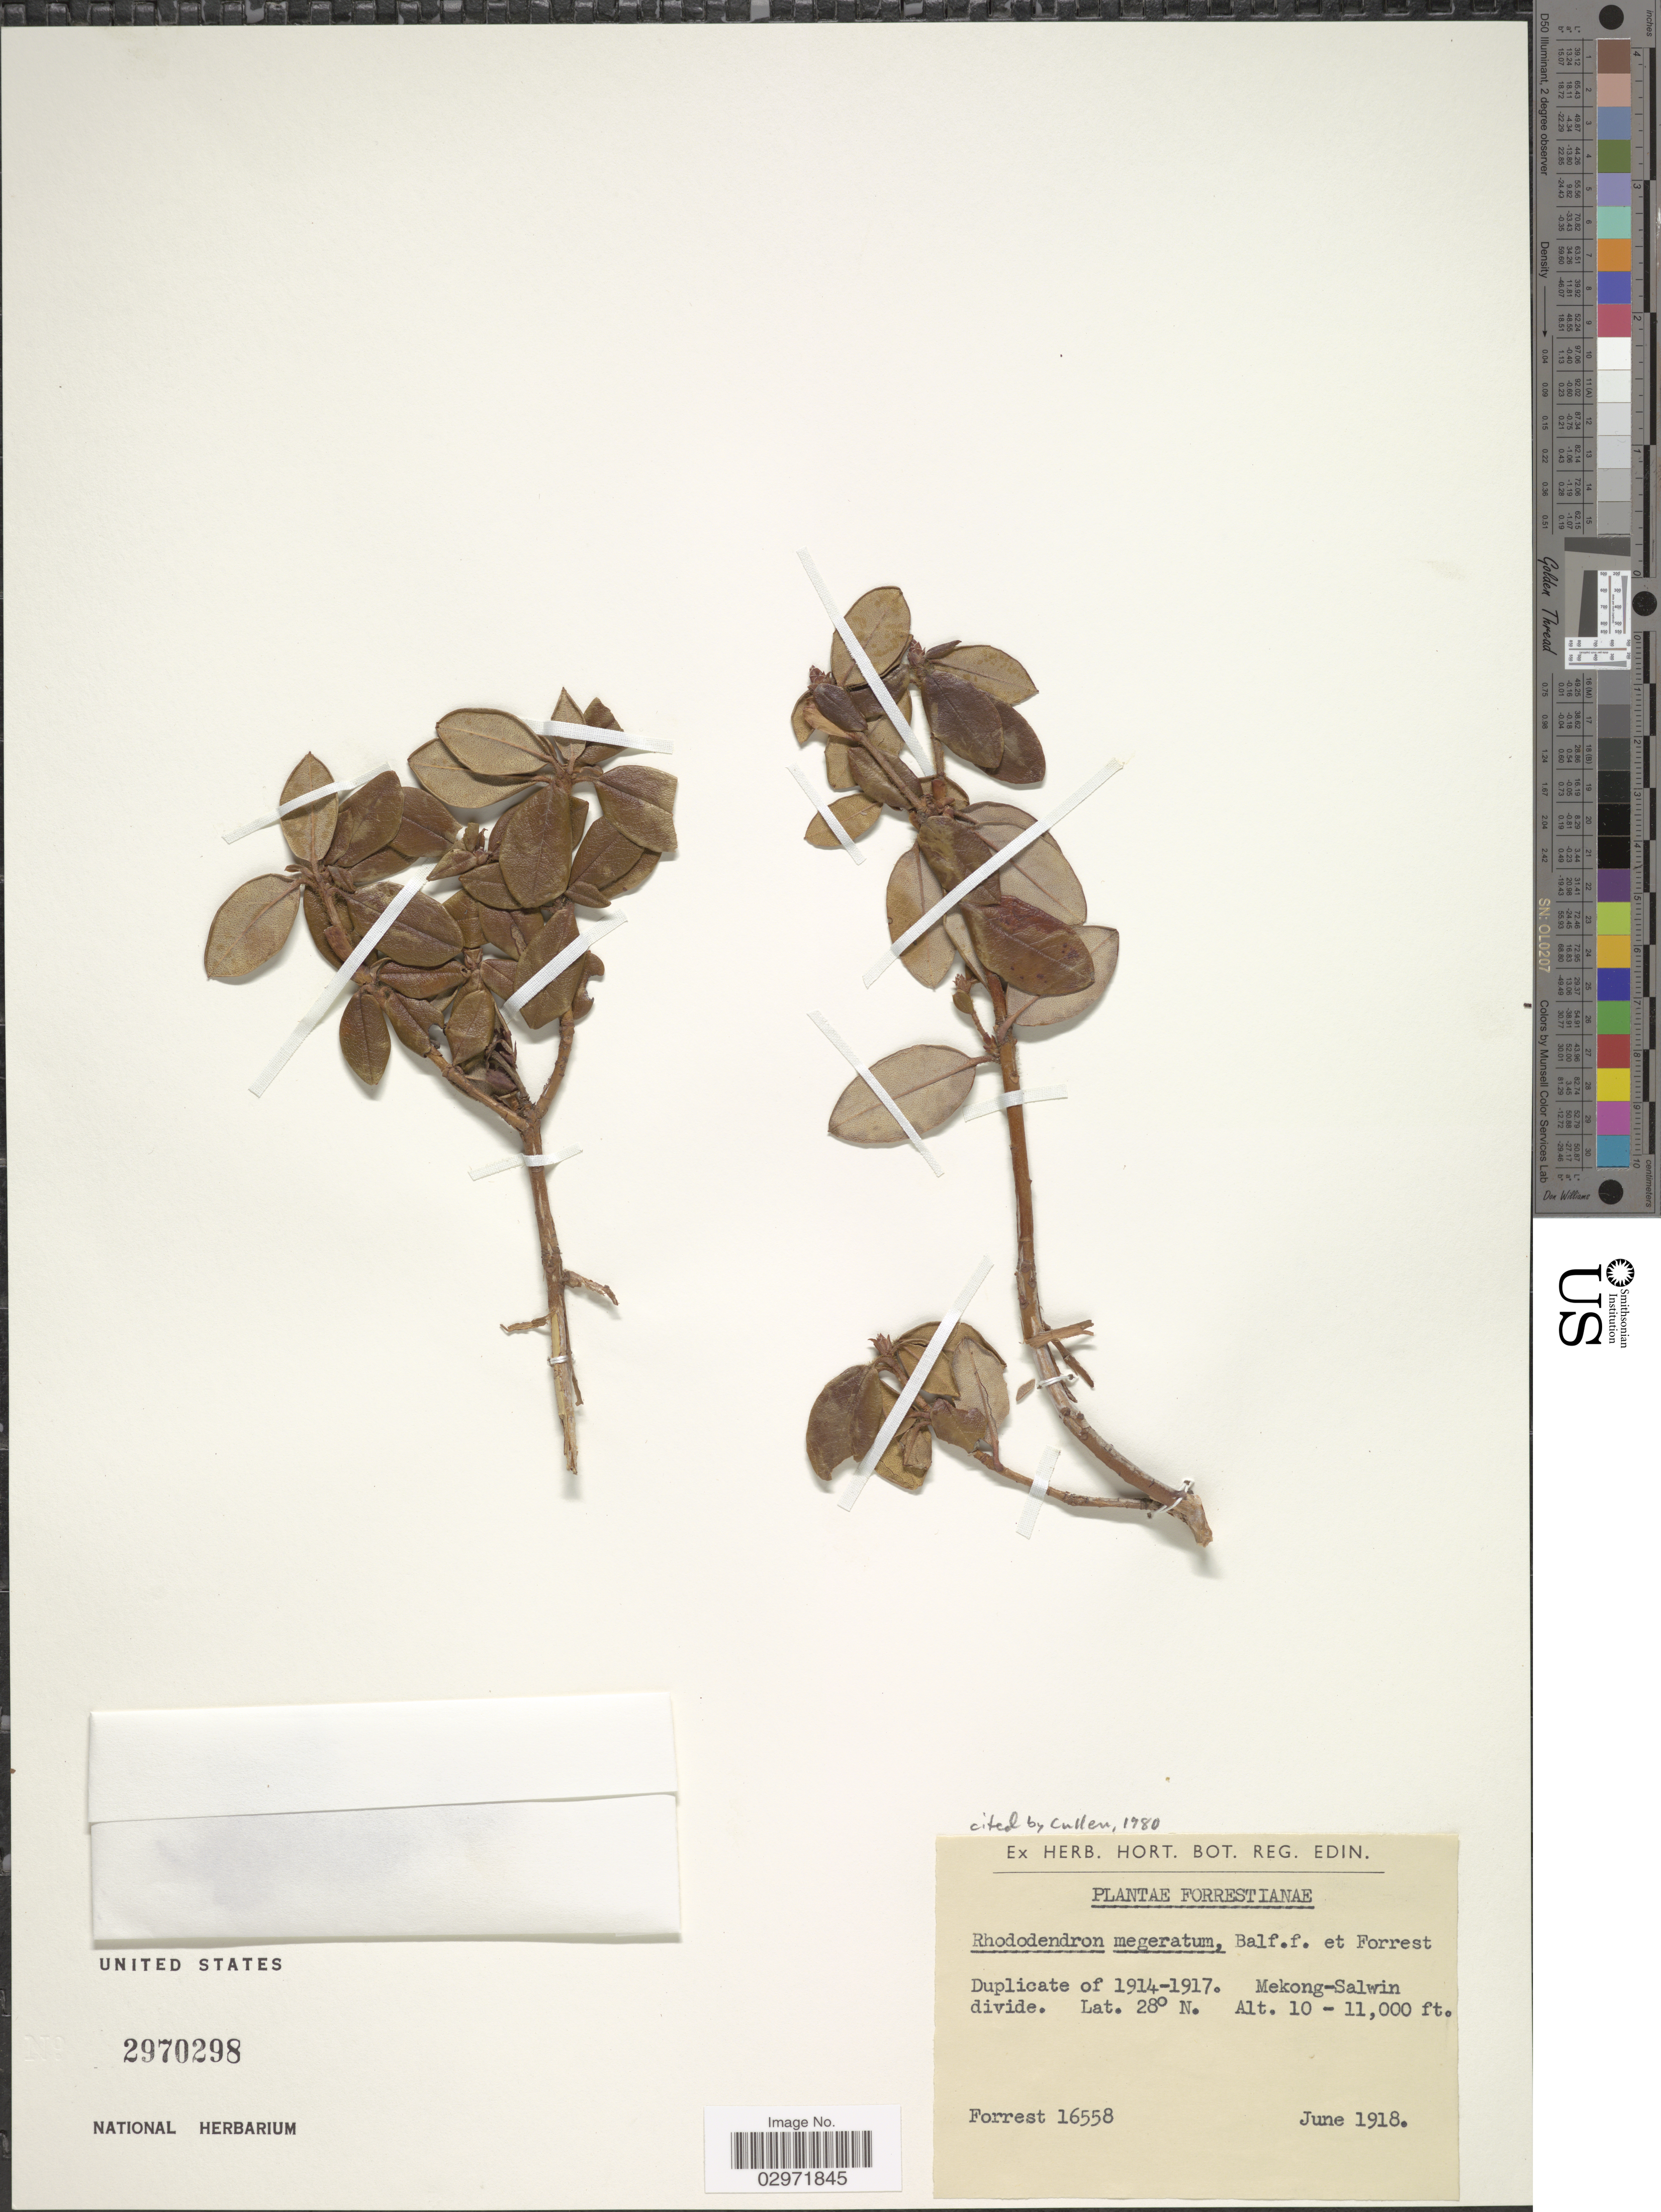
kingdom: Plantae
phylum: Tracheophyta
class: Magnoliopsida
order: Ericales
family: Ericaceae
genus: Rhododendron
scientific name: Rhododendron megeratum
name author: Balf. f. & Forrest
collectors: -. Forrest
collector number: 16558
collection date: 1918-06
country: China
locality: Mekong-Salwin divide.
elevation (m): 3048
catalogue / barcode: US 2970298